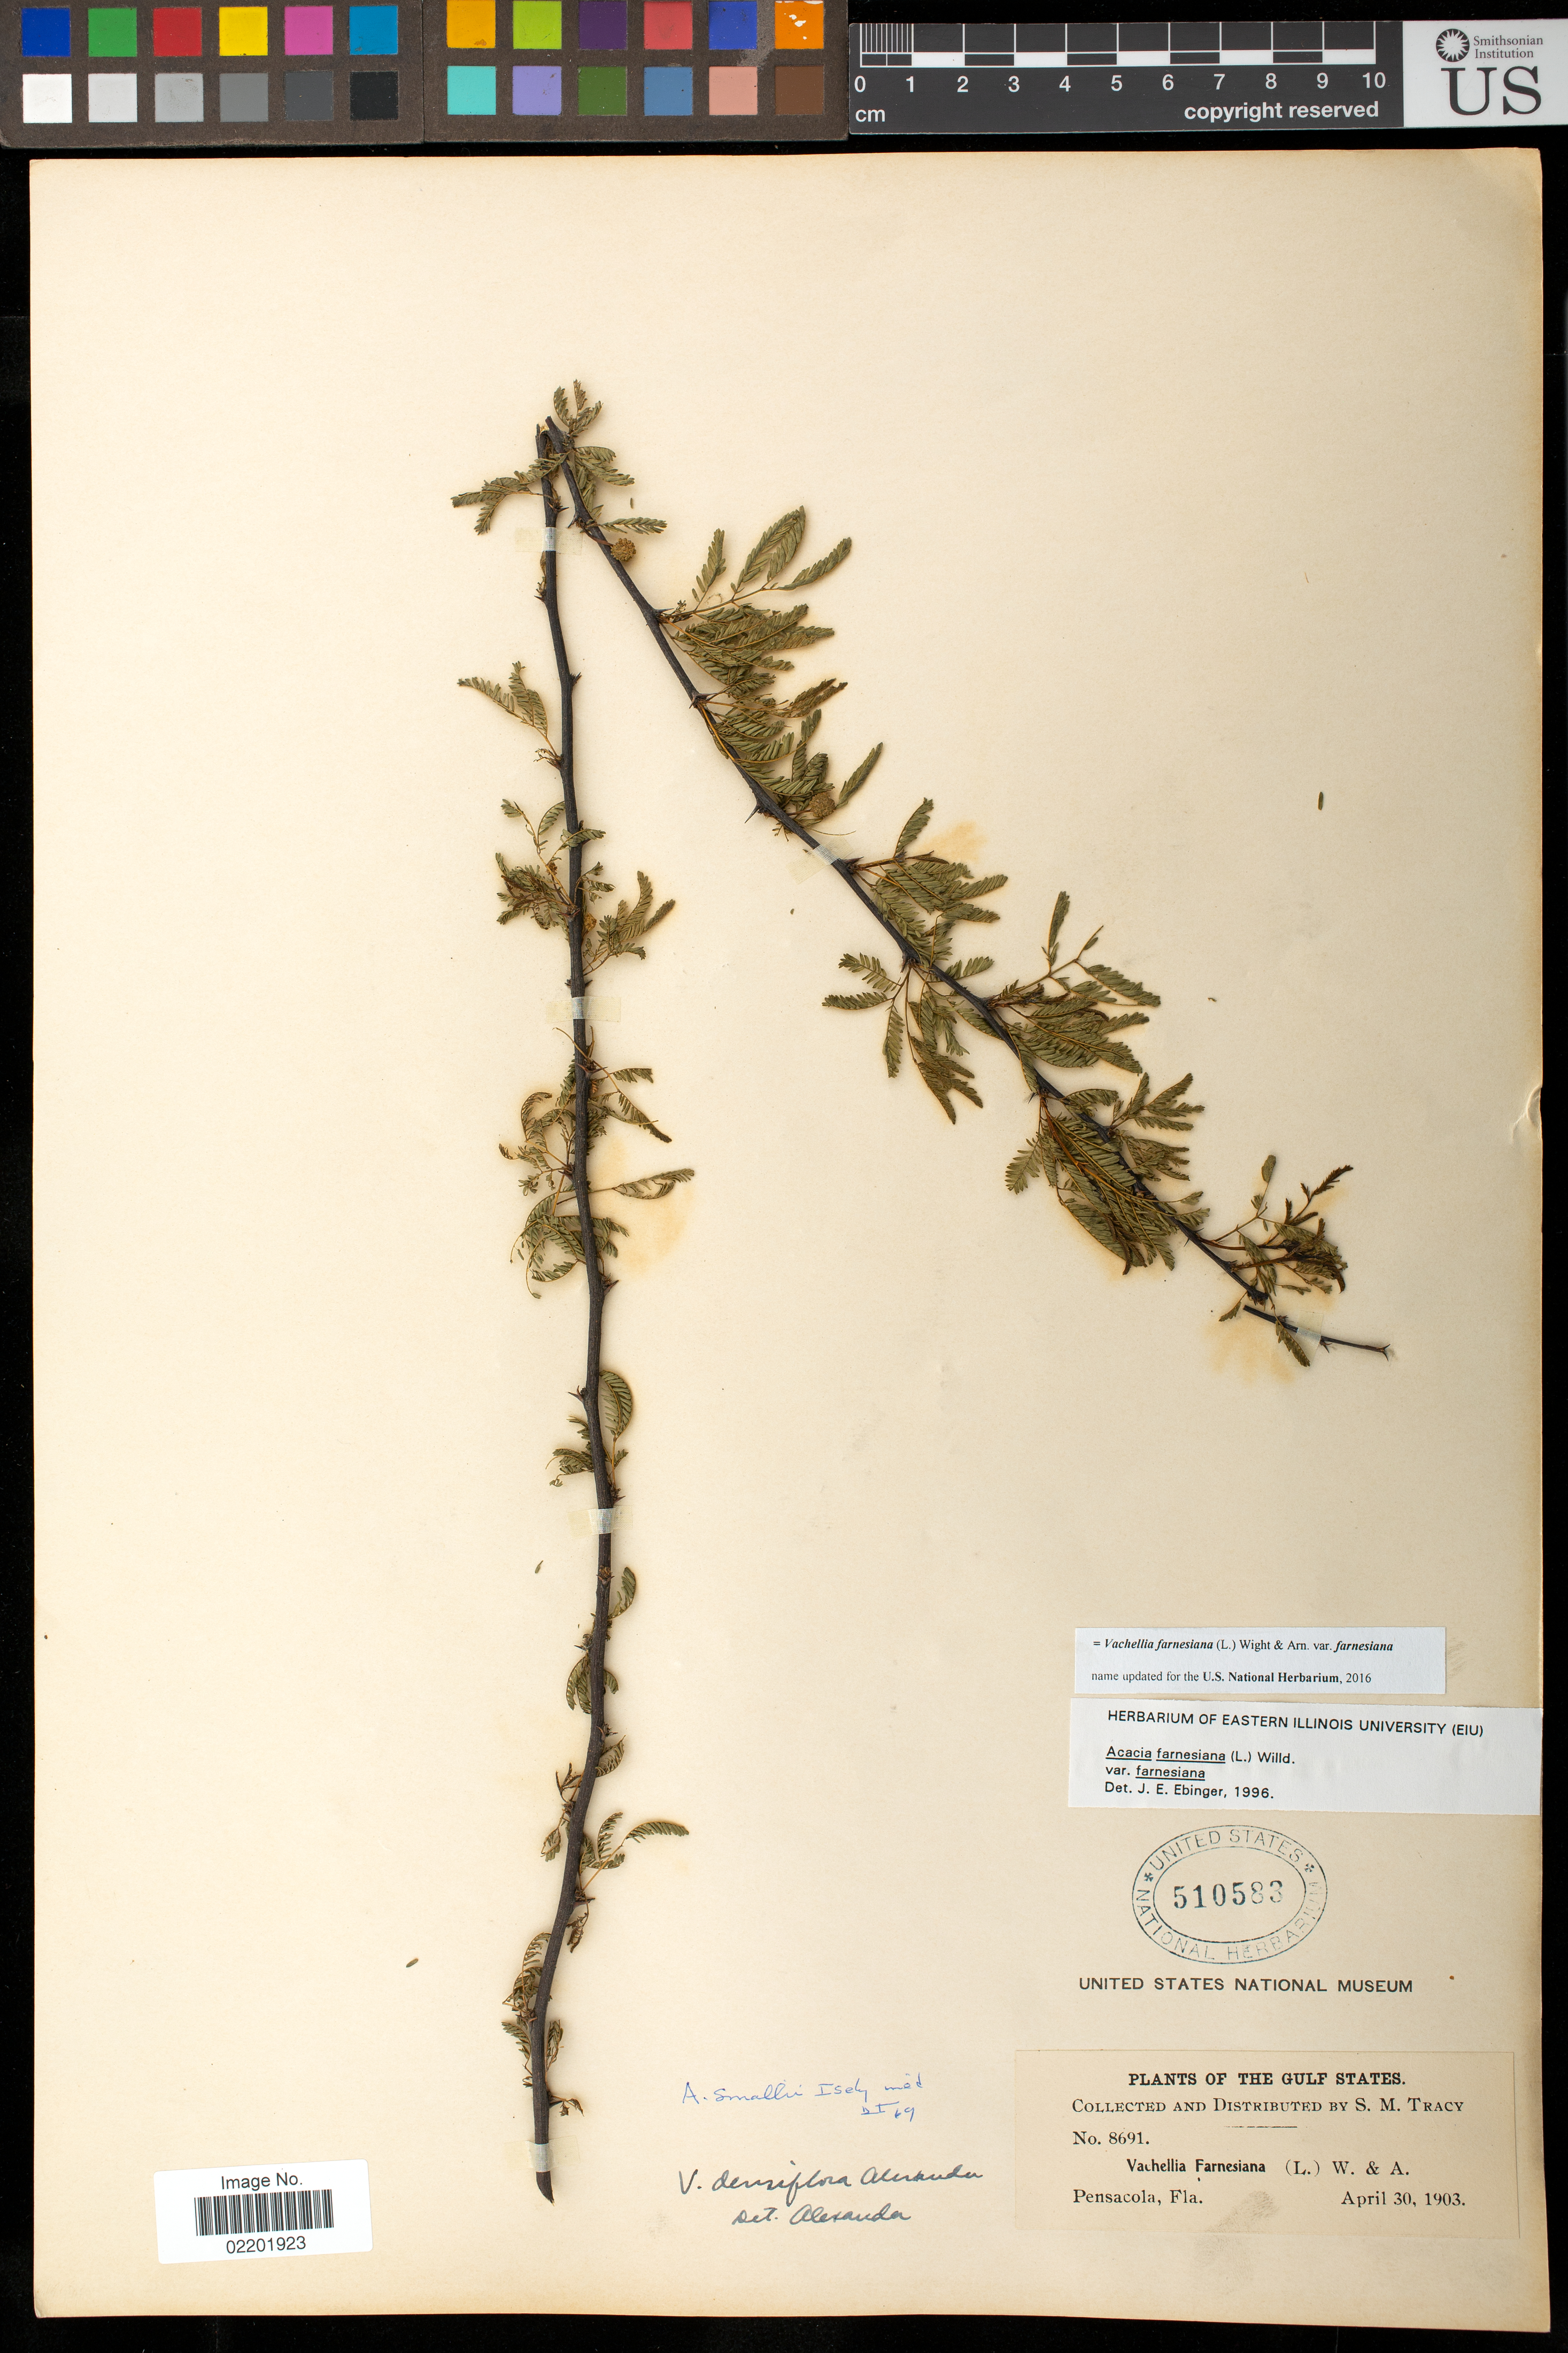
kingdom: Plantae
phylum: Tracheophyta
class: Magnoliopsida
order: Fabales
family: Fabaceae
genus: Vachellia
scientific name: Vachellia farnesiana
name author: (L.) Wight & Arn.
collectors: S. M. Tracy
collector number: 8691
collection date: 1903-04-30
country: United States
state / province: Florida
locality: The Gulf States, Pensacola, Fla.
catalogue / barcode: US 510583